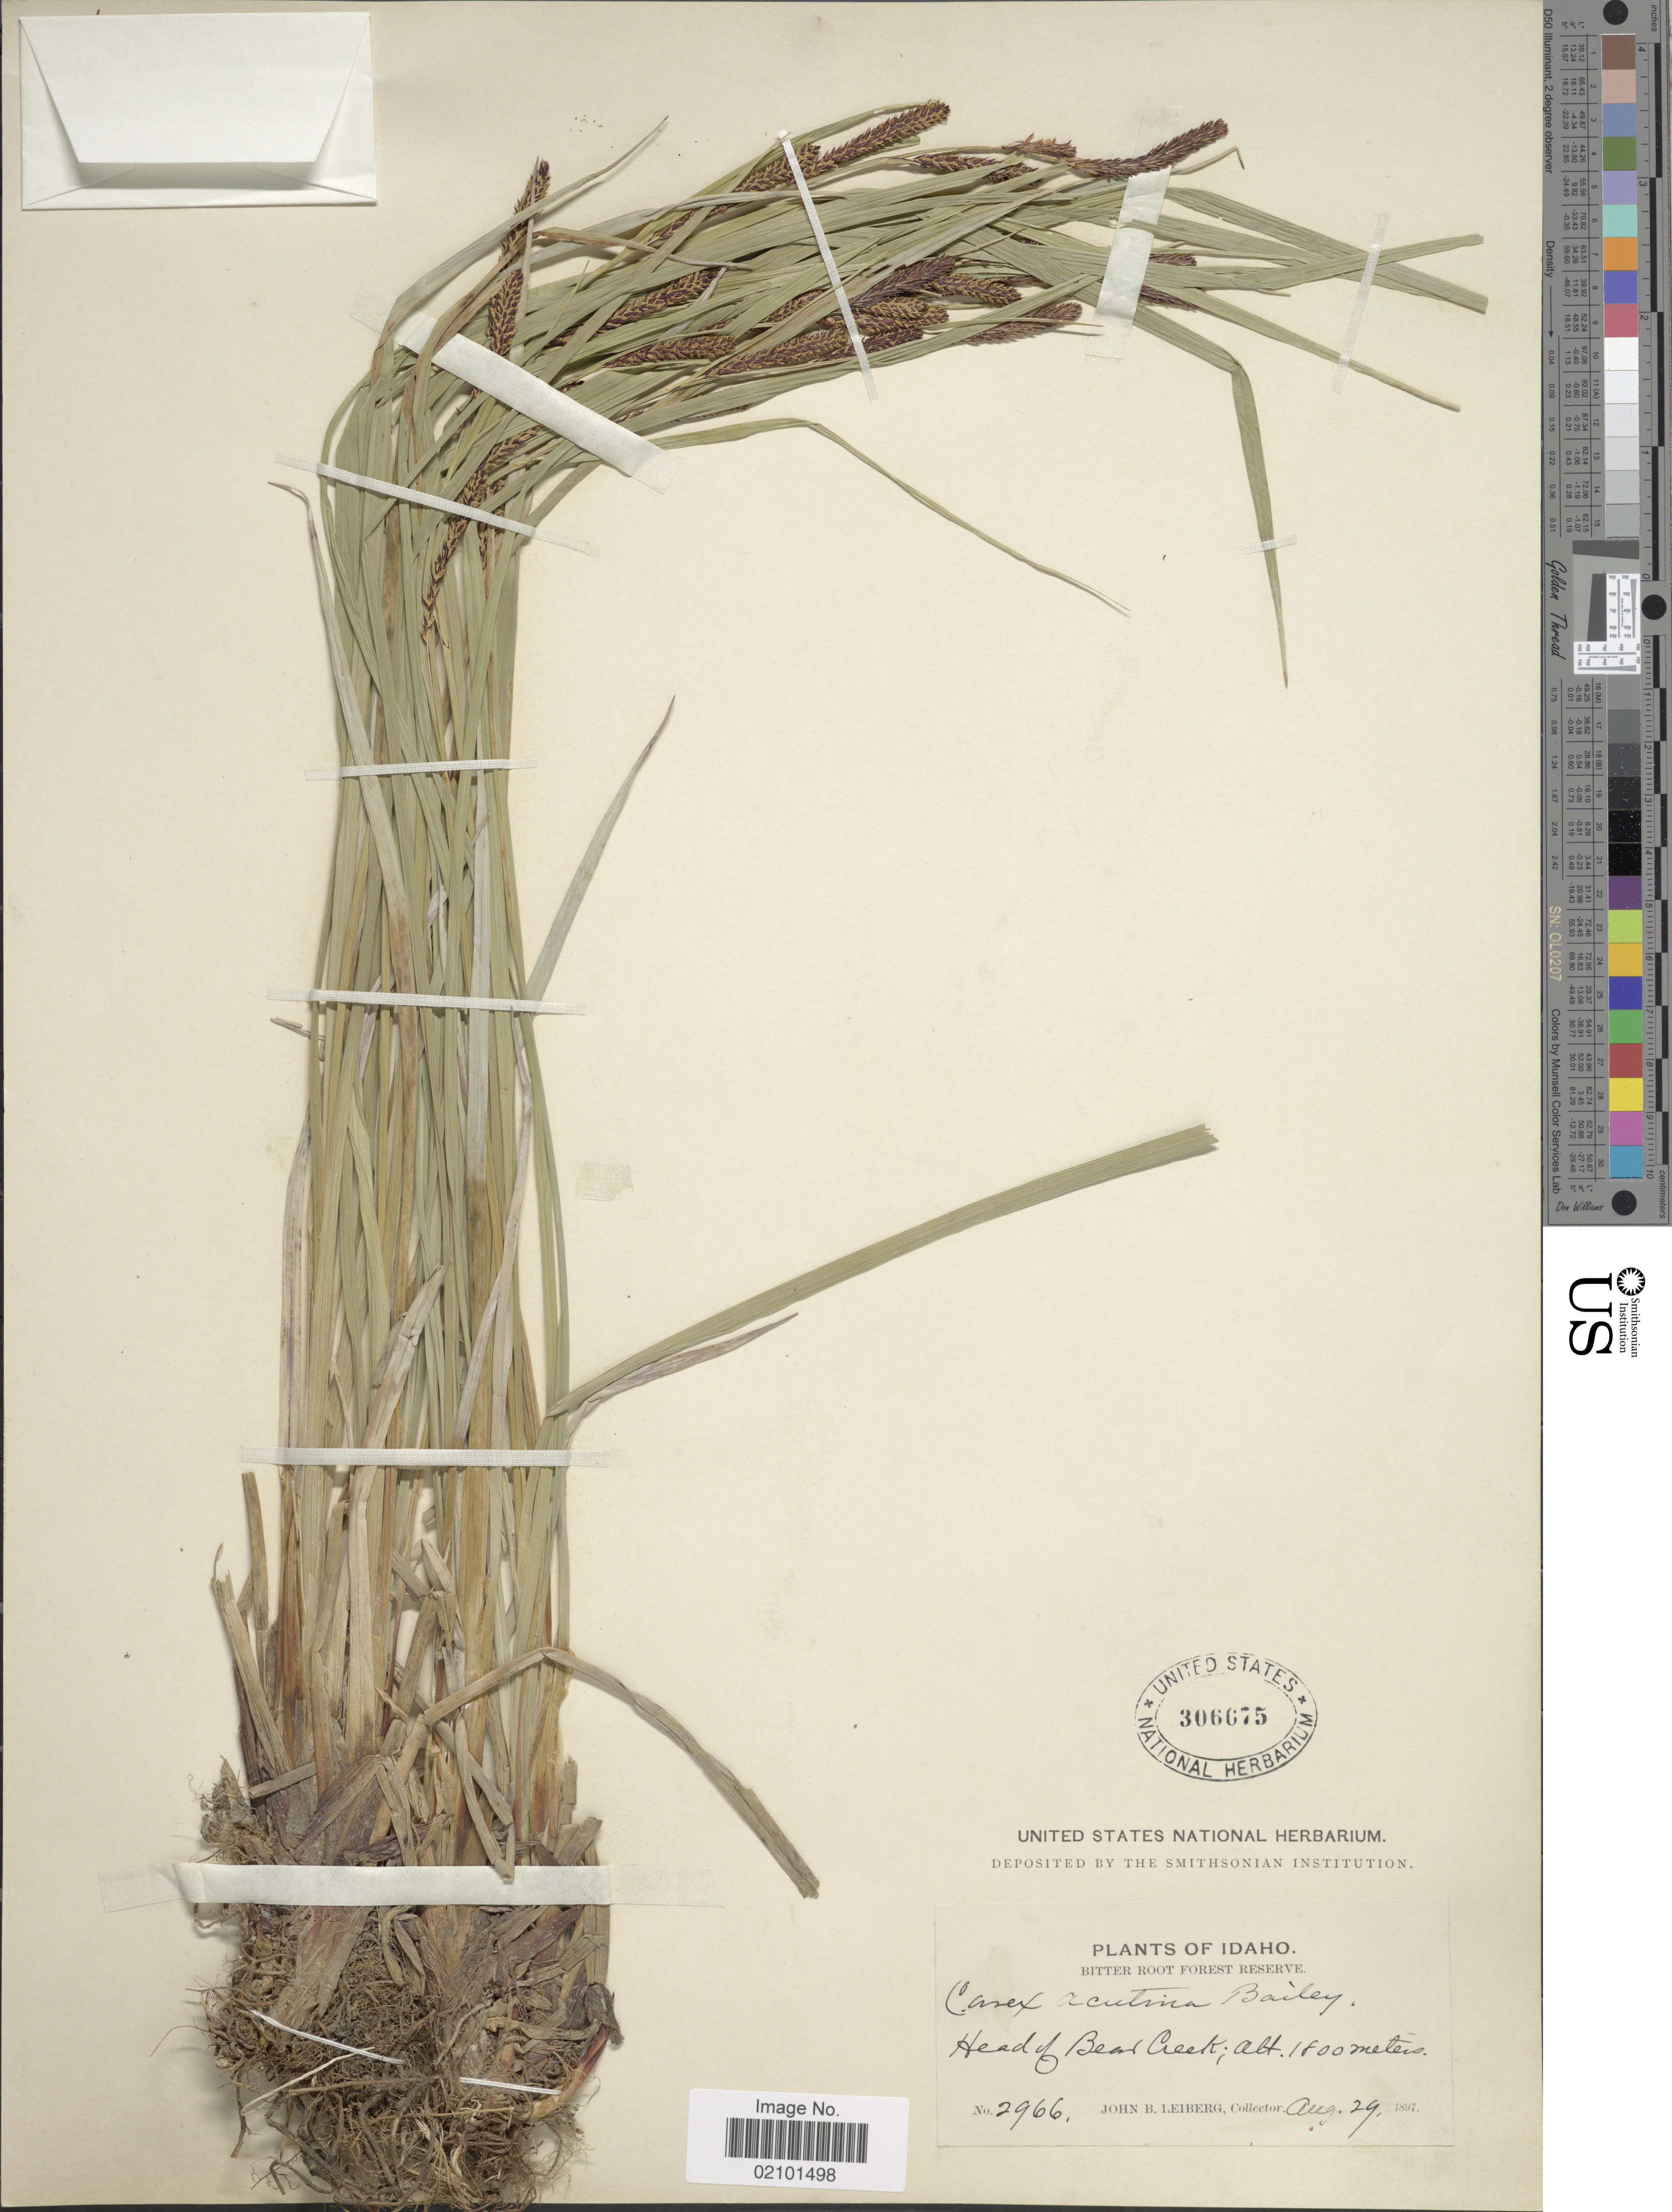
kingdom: Plantae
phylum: Tracheophyta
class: Liliopsida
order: Poales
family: Cyperaceae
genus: Carex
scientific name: Carex aquatilis var. aquatilis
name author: Wahlenb.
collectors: J. B. Leiberg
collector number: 2966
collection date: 1897-08-29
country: United States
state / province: Idaho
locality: Bitter Root Forest Reserve, head of Bear Creek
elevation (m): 1800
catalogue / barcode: US 306675